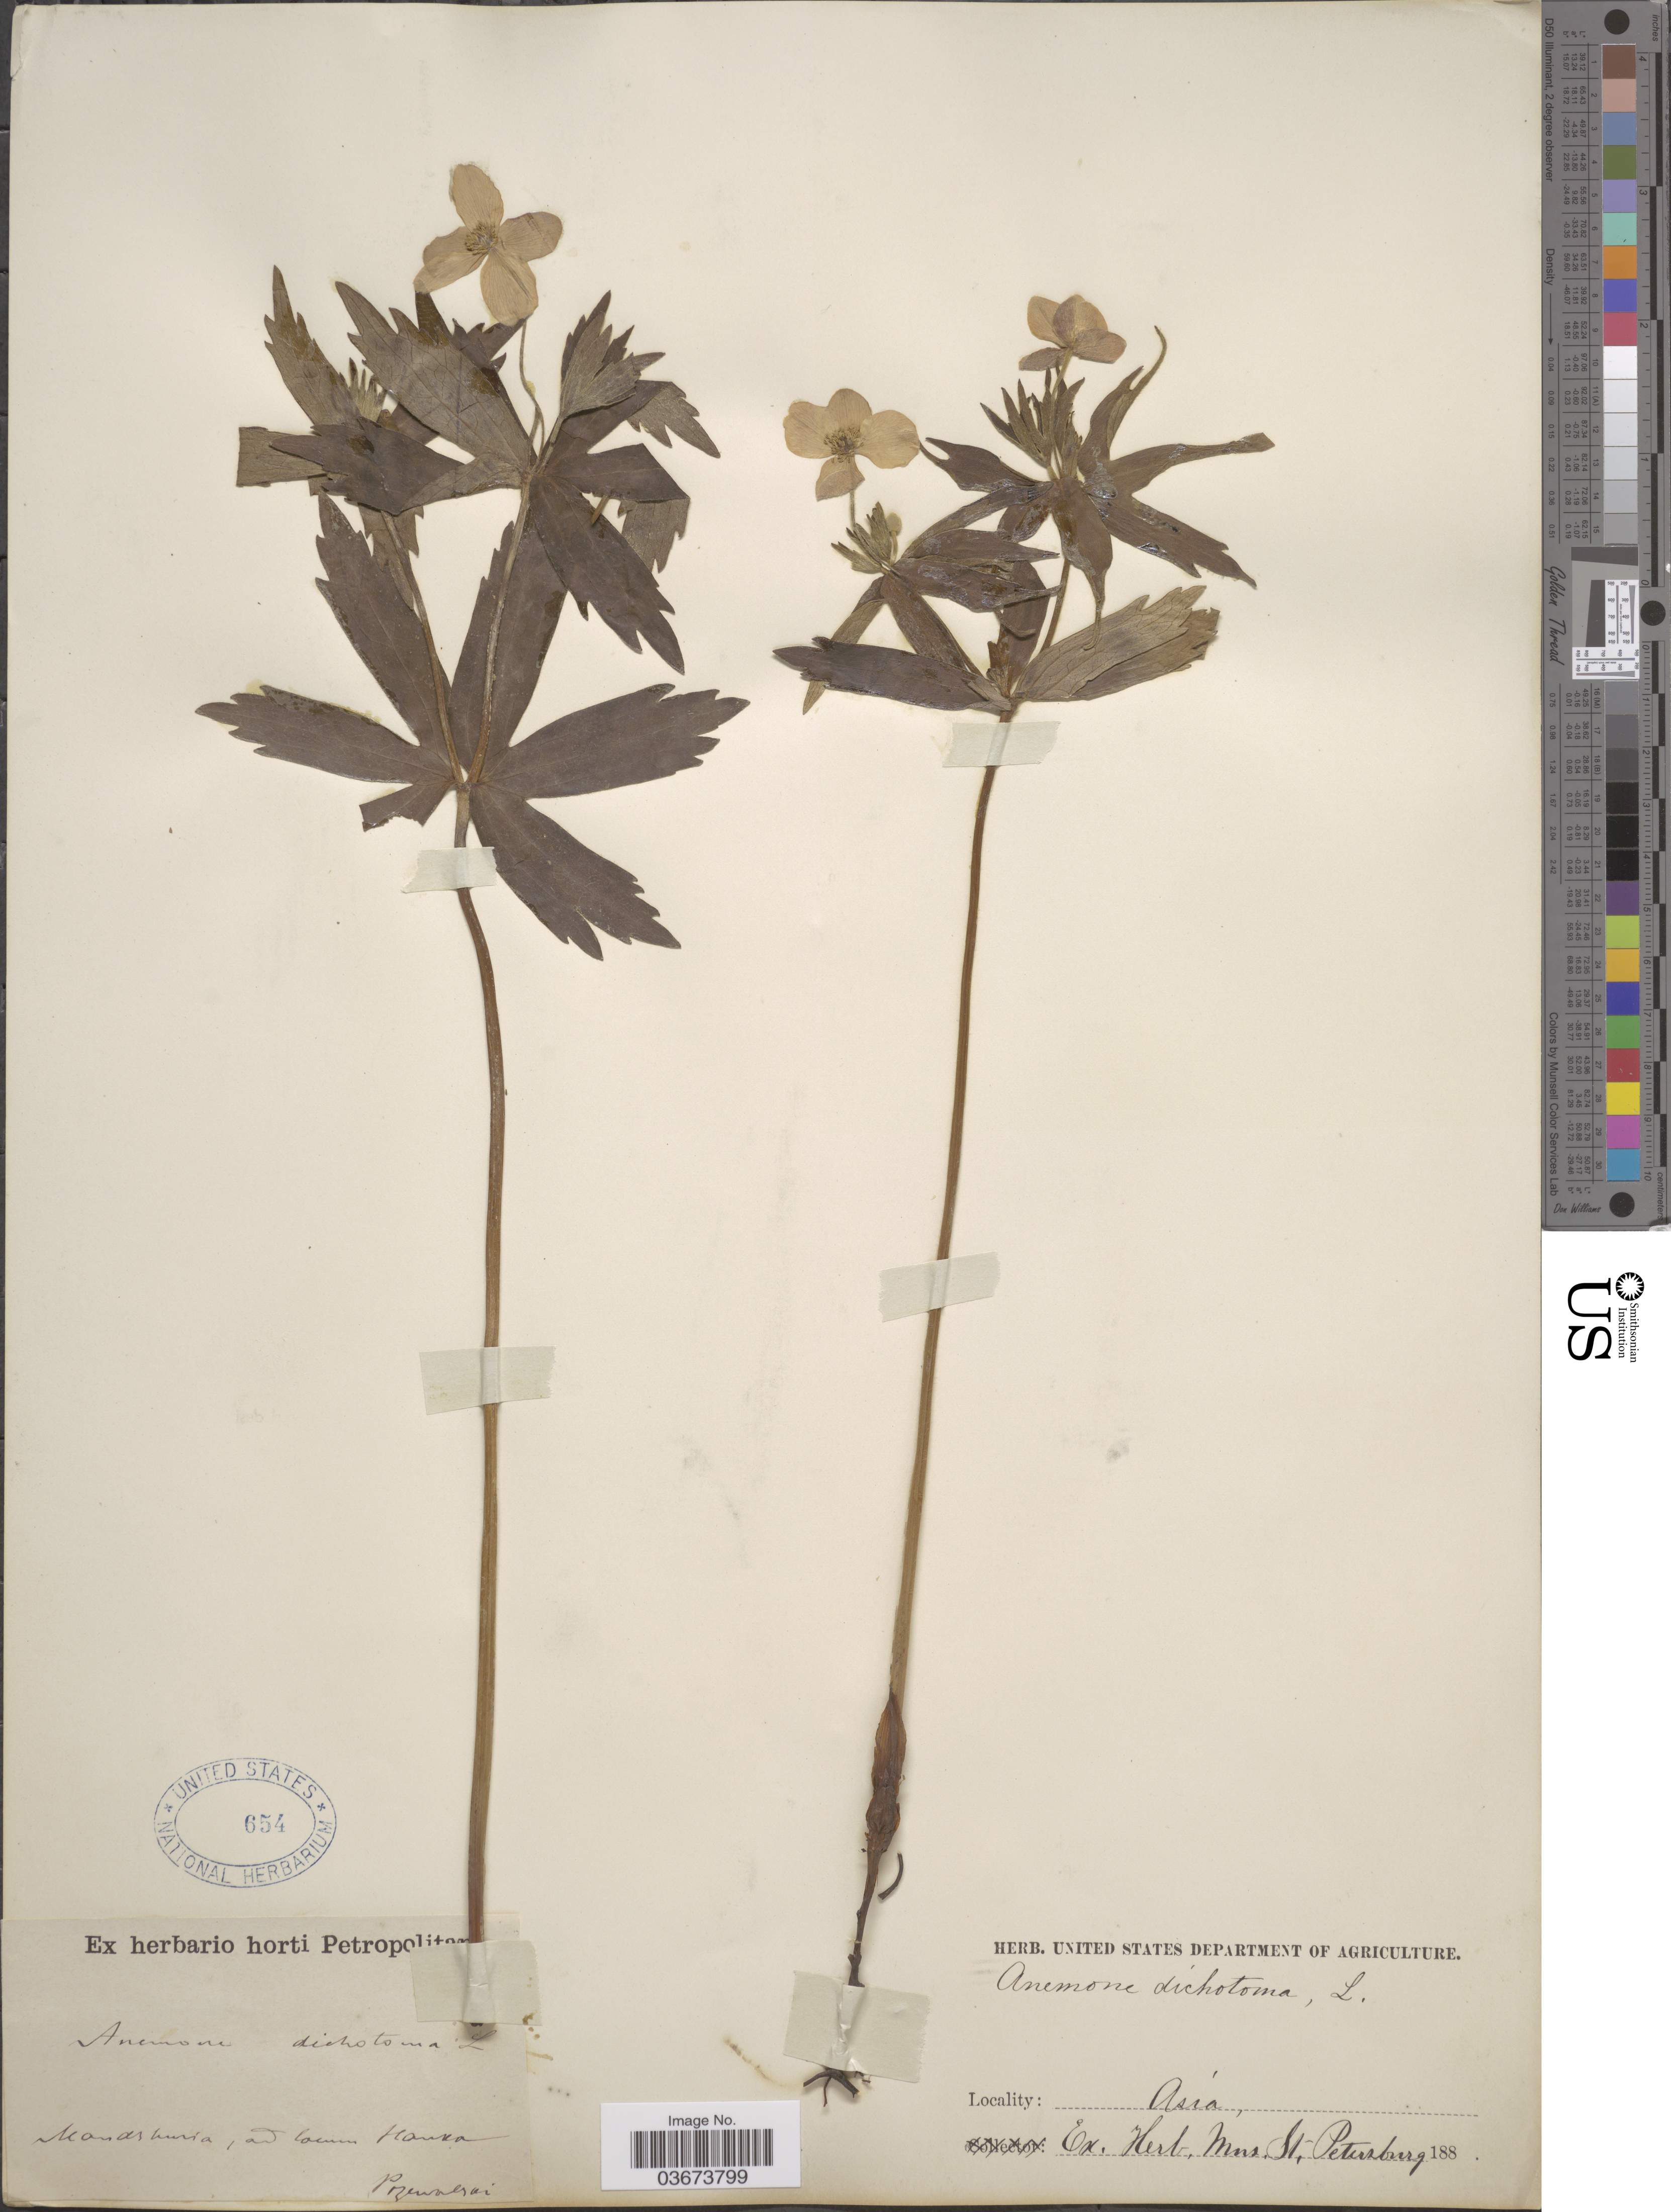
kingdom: Plantae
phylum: Tracheophyta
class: Magnoliopsida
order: Ranunculales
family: Ranunculaceae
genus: Anemone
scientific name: Anemone dichotoma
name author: L.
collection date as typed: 188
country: China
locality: Mandshuria, ad lacum Hanka. [interpreted] Asia.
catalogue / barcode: US 654